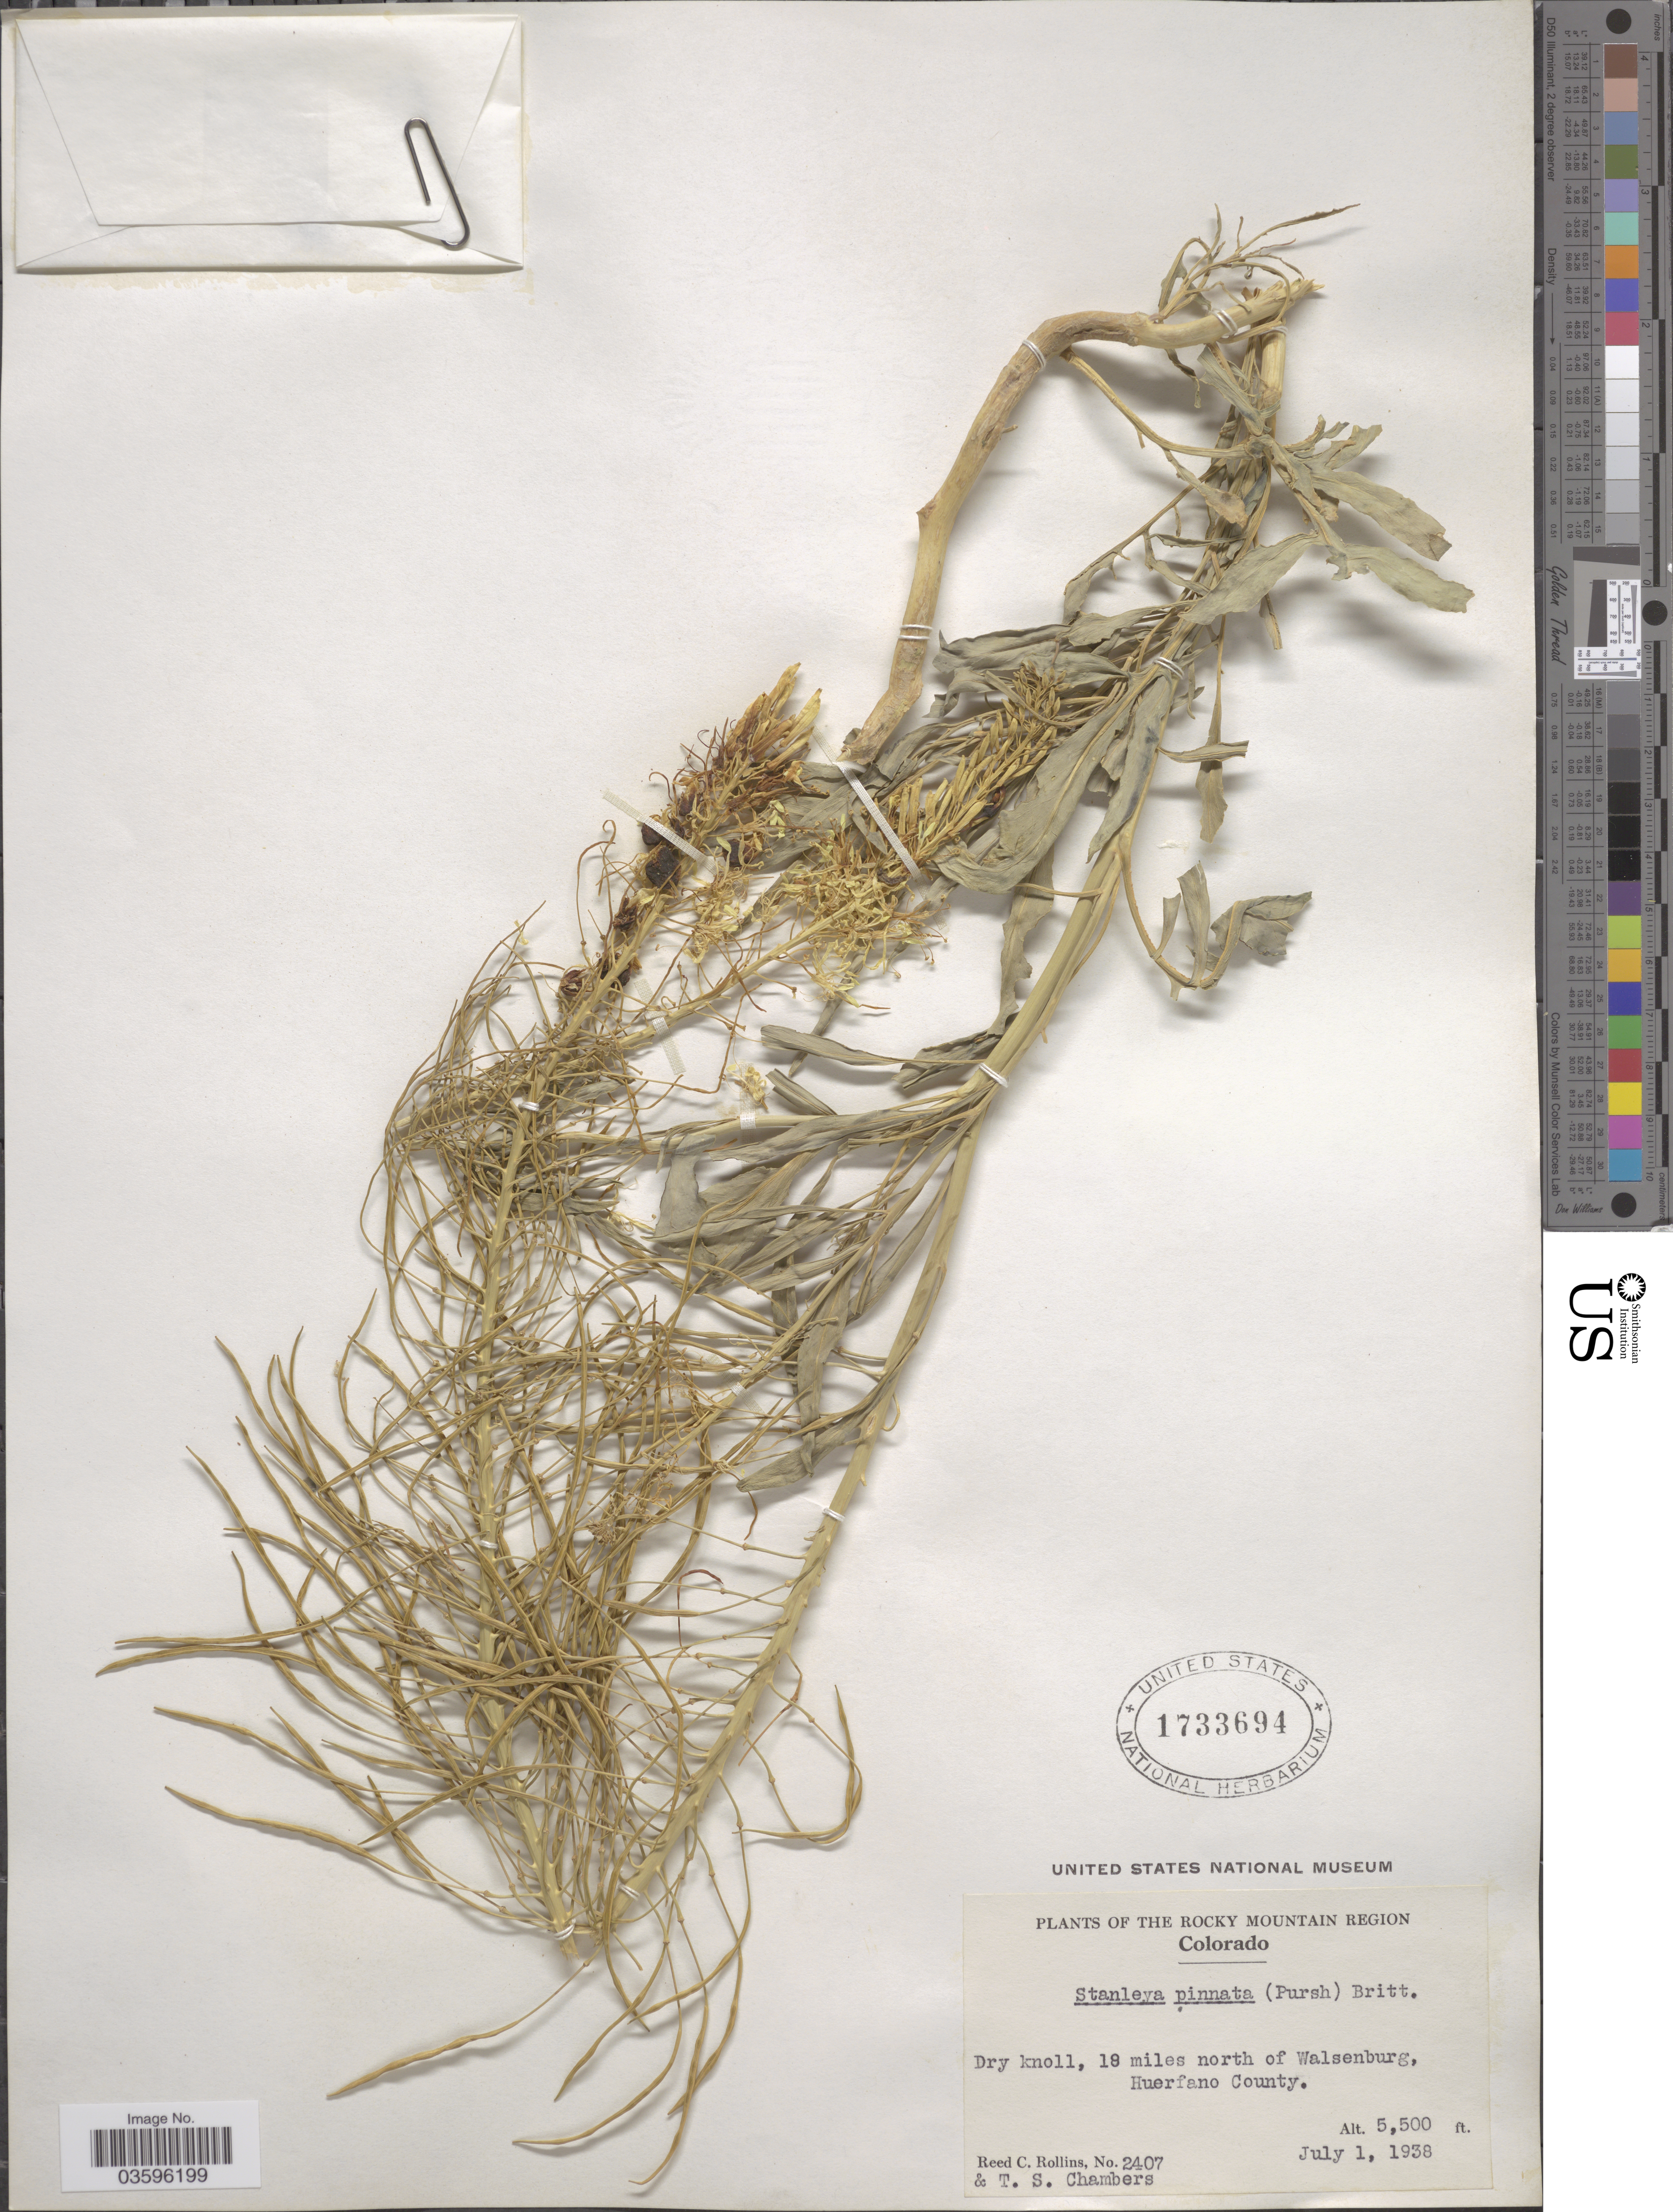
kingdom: Plantae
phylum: Tracheophyta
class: Magnoliopsida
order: Brassicales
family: Brassicaceae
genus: Stanleya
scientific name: Stanleya pinnata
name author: (Pursh) Britton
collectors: R. C. Rollins & T. Chambers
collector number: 2407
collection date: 1938-07-01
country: United States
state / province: Colorado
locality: The Rocky Mountain Region. 18 miles north of Walsenburg, Huerfano County.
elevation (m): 1676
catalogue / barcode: US 1733694